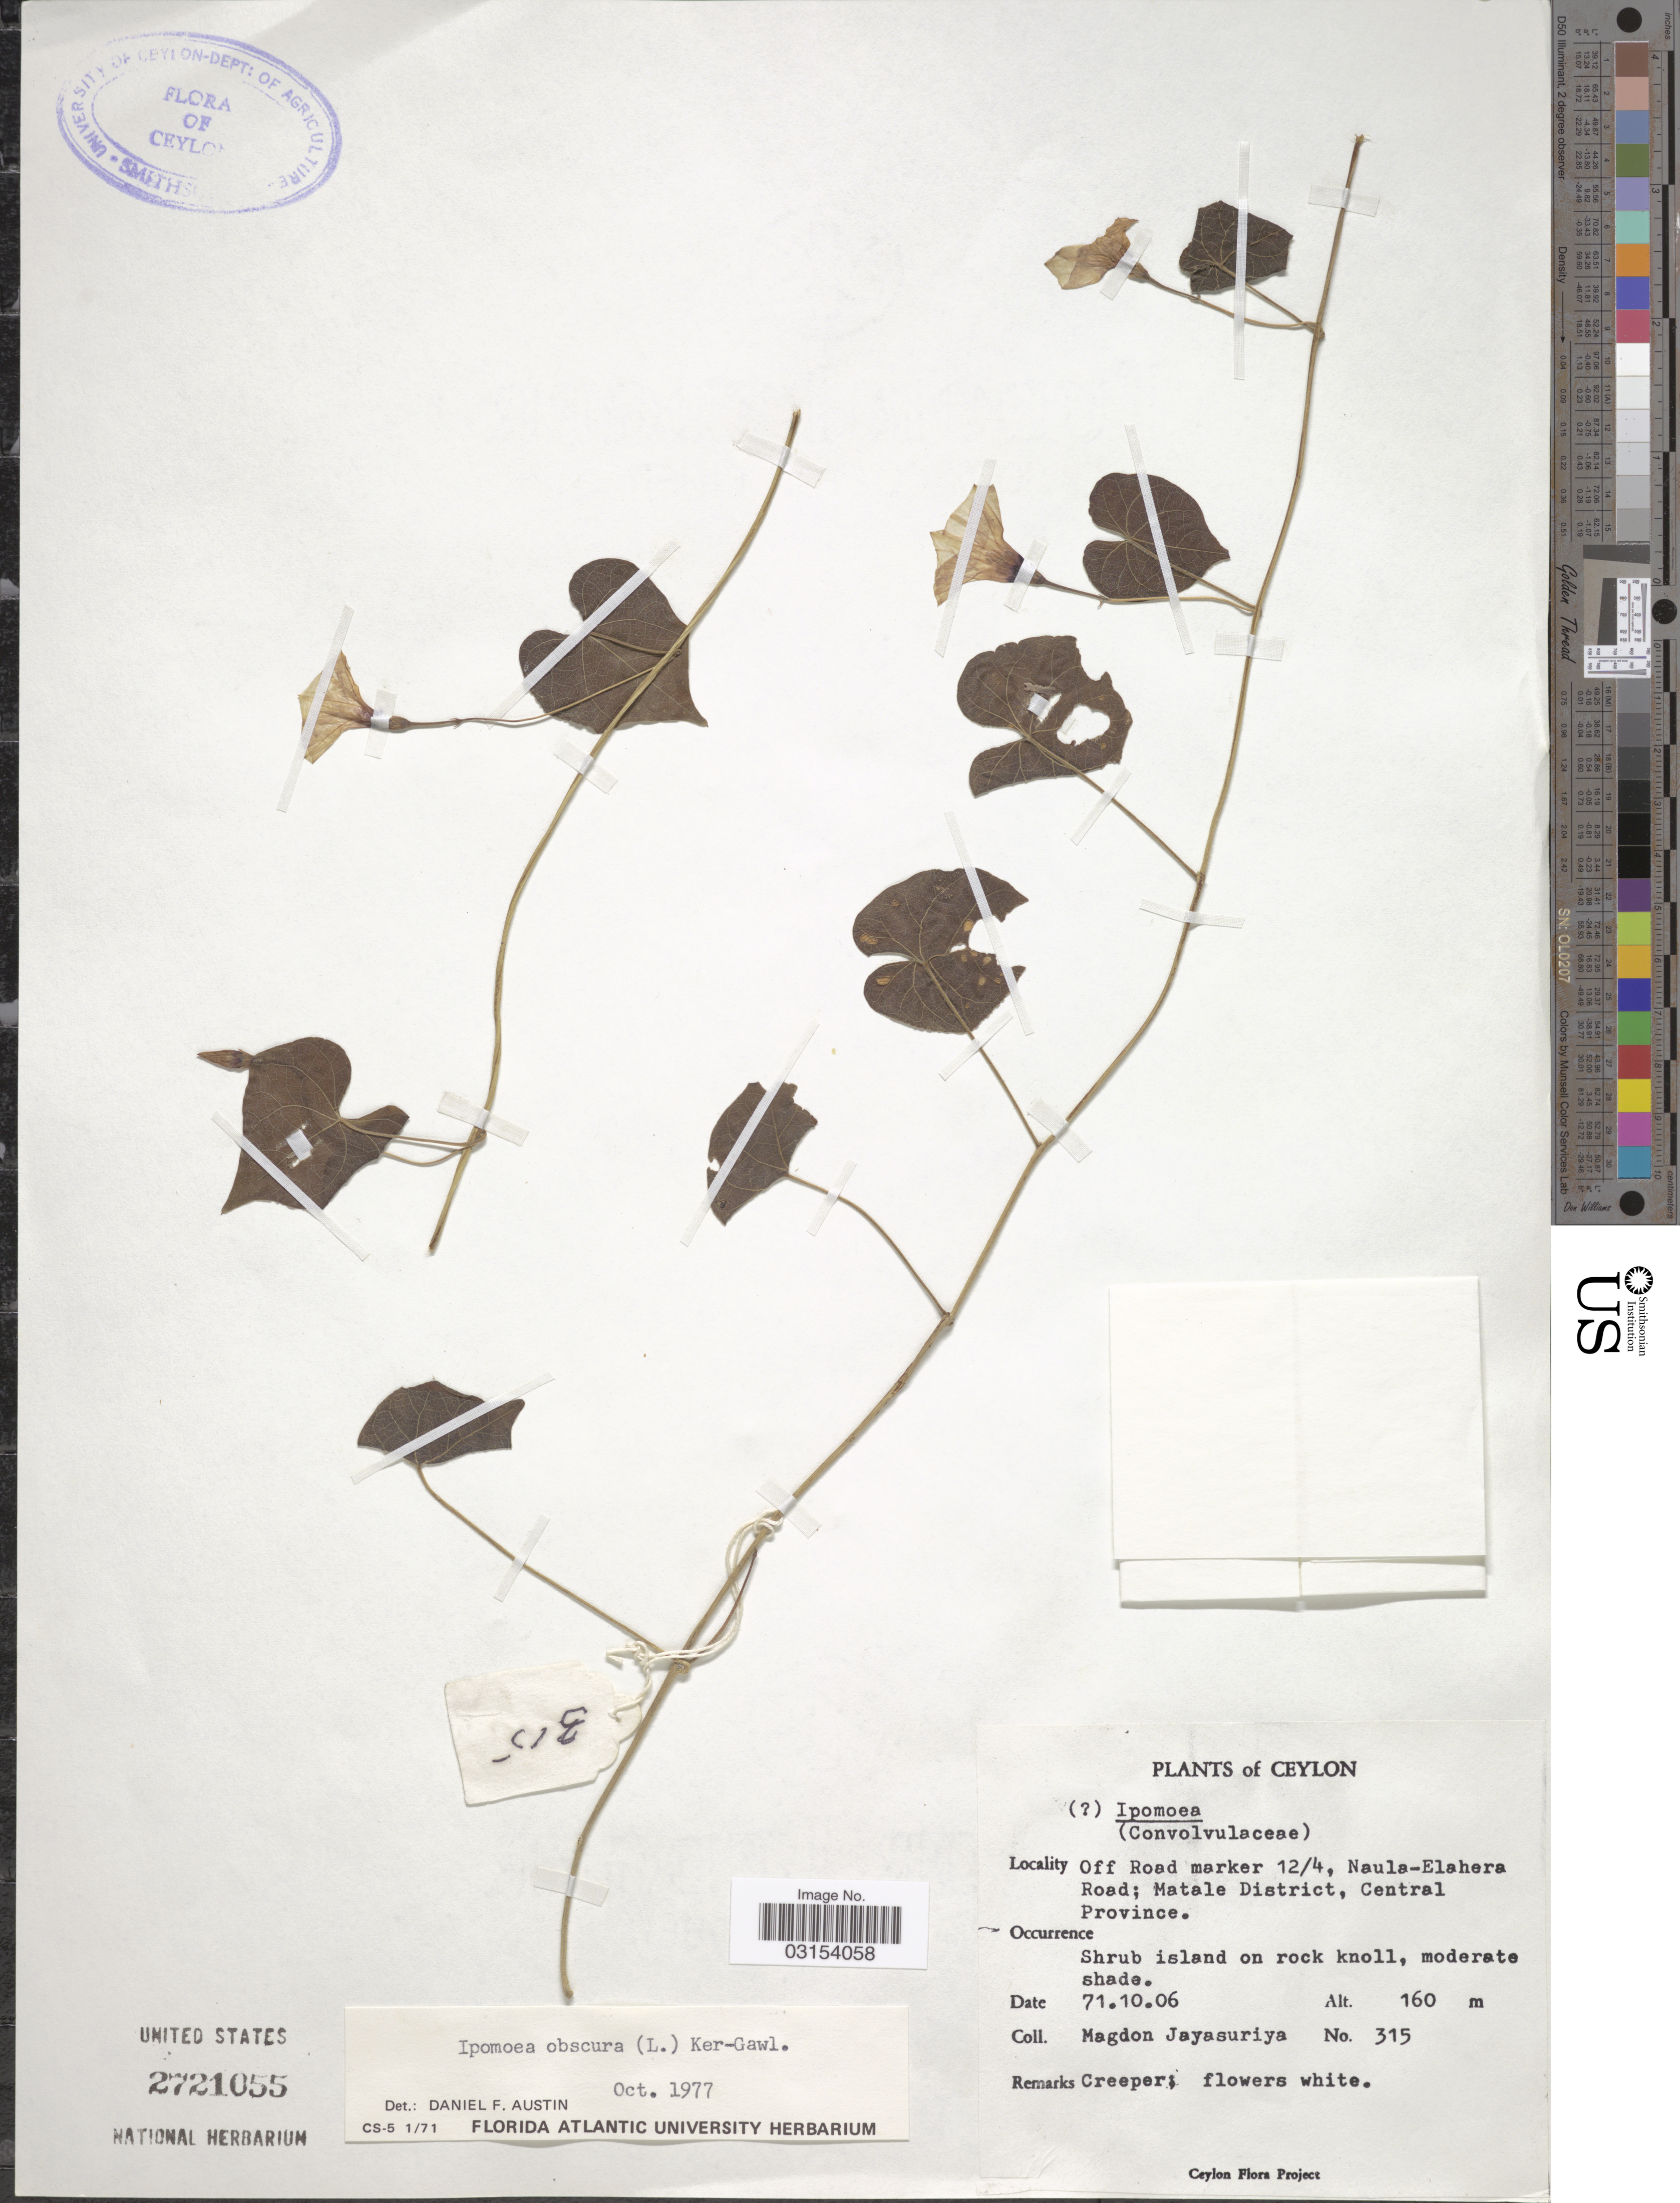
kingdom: Plantae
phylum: Tracheophyta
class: Magnoliopsida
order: Solanales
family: Convolvulaceae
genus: Ipomoea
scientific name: Ipomoea obscura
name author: (L.) Ker Gawl.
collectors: A. H. Jayasuriya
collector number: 315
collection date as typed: Transcribed d/m/y: 6/10/71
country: Sri Lanka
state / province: Central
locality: Ceylon, Off Road marker 12/4, Naula-Elahera Road; Matale District, Central Province.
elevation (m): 160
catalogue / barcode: US 2721055